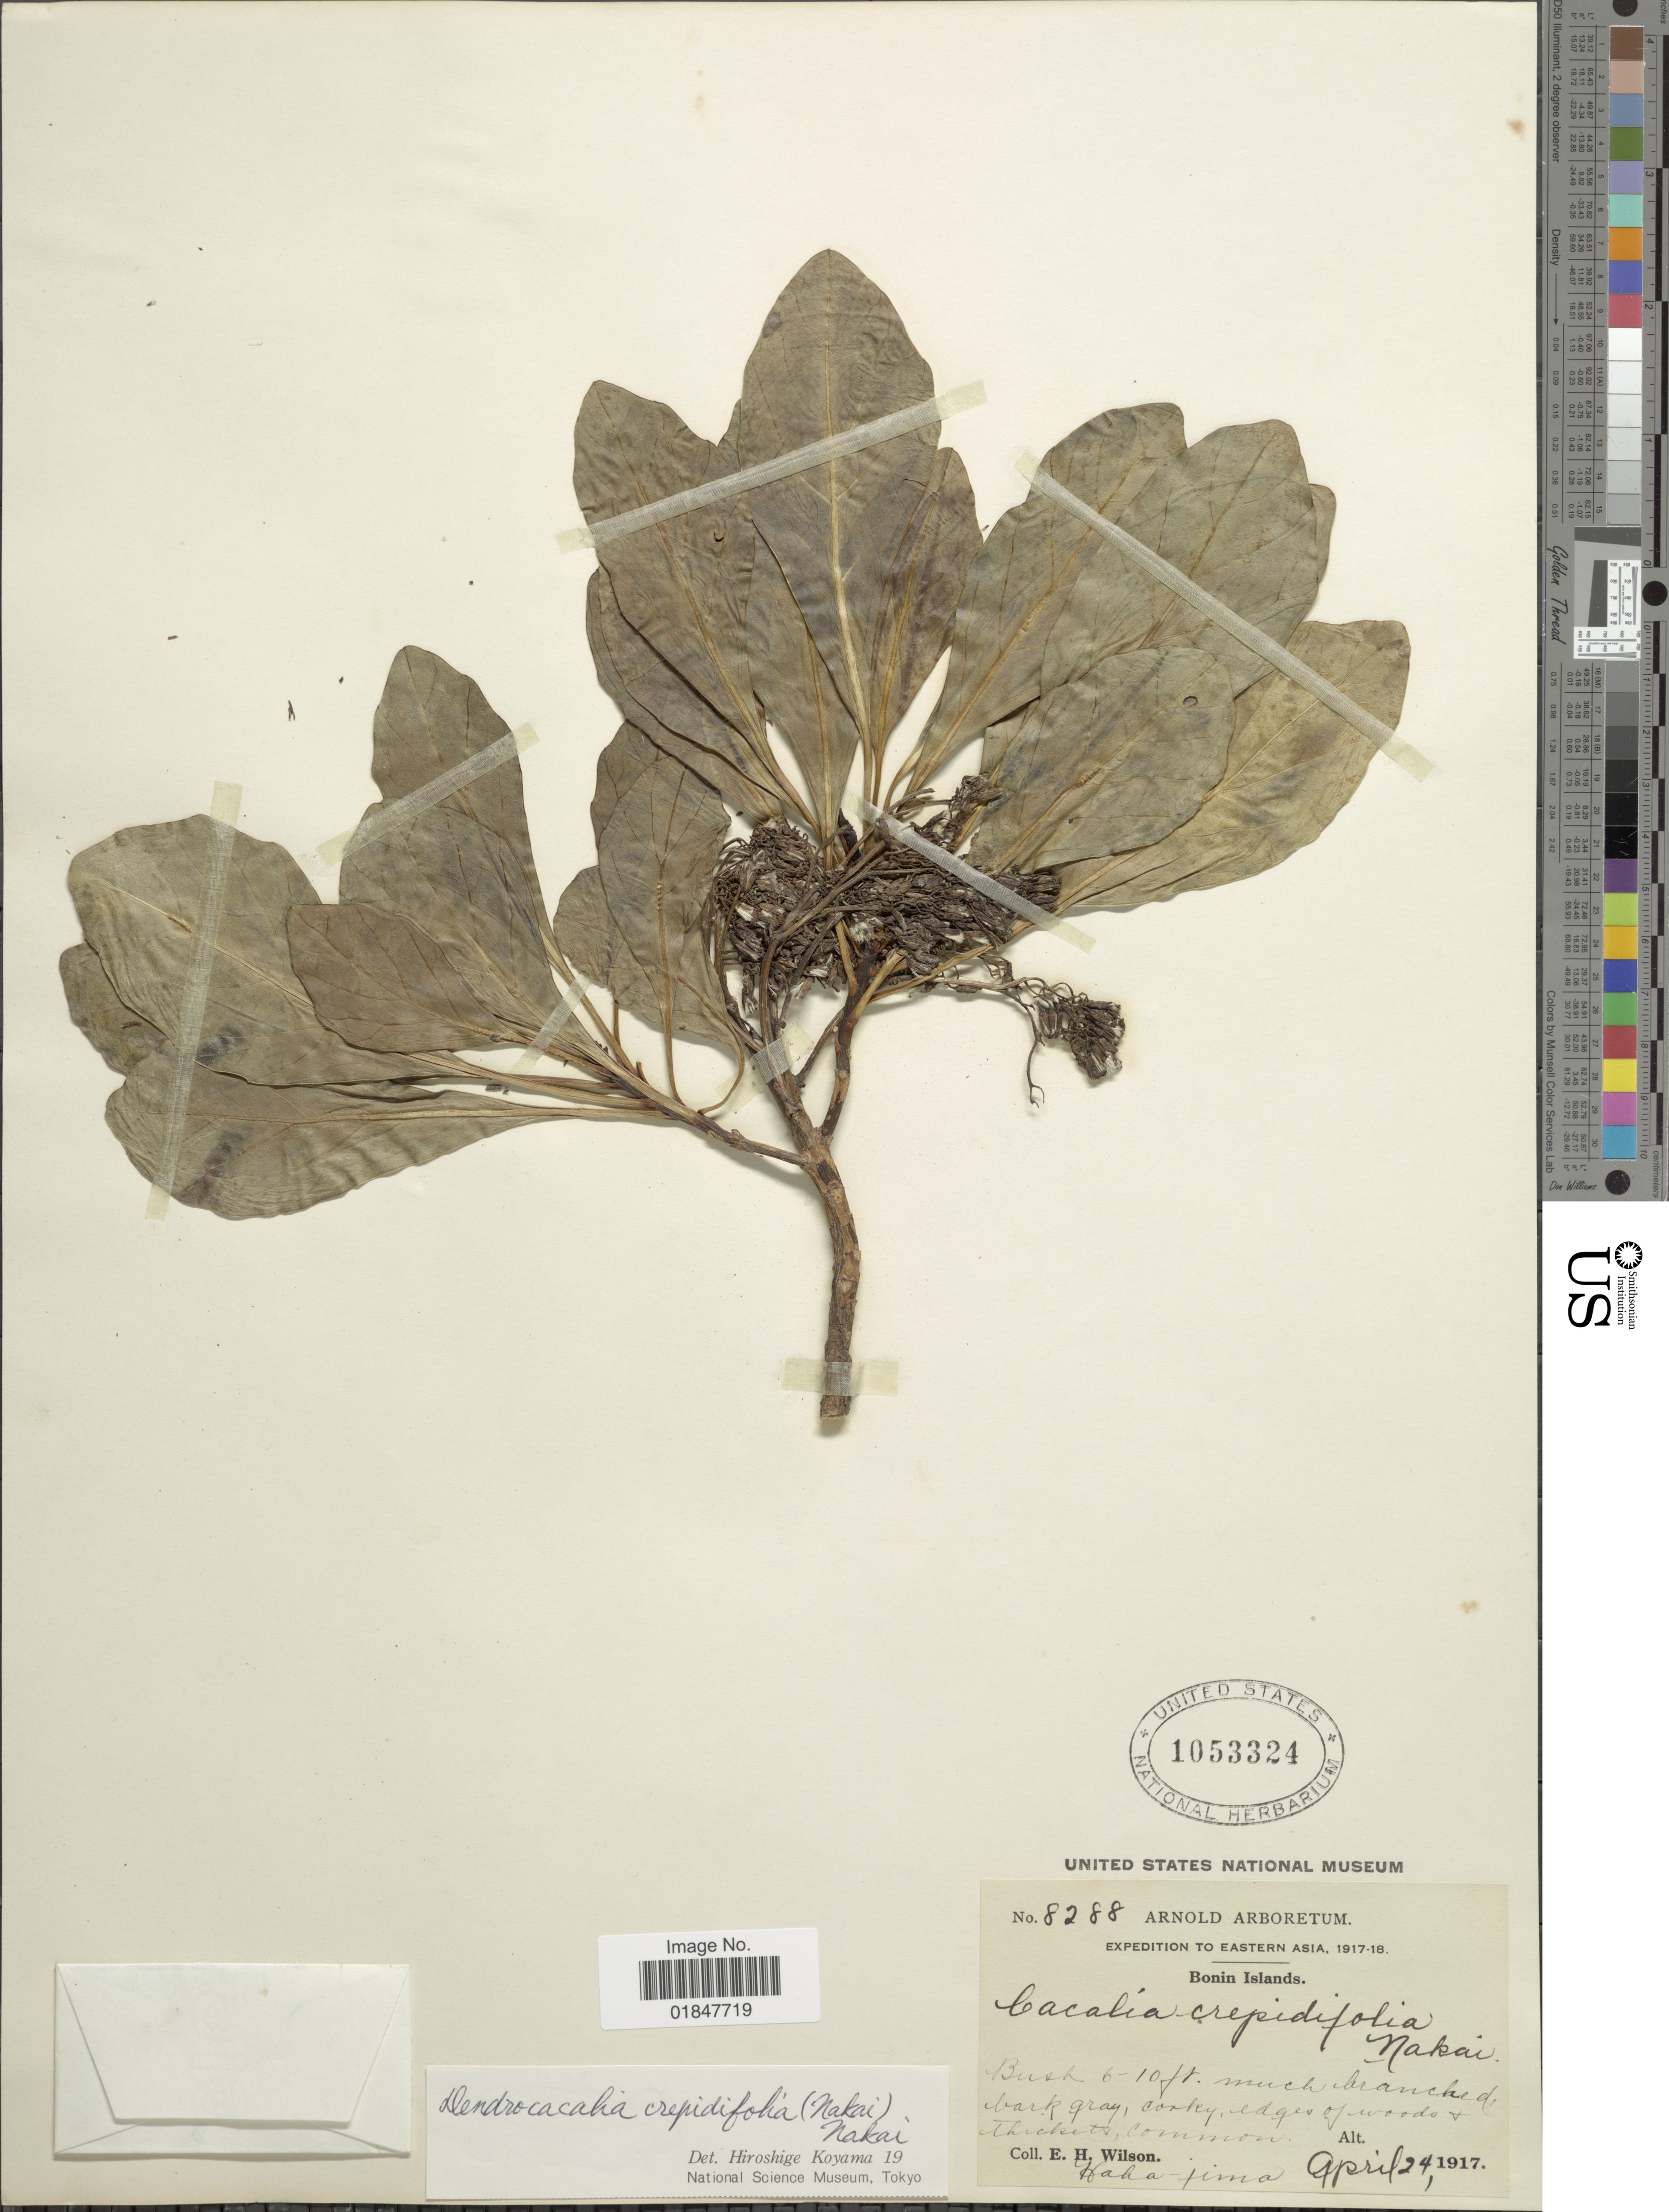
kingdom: Plantae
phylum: Tracheophyta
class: Magnoliopsida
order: Asterales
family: Asteraceae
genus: Dendrocacalia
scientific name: Dendrocacalia crepidifolia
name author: (Nakai) Nakai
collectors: E. Wilson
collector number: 8288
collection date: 1917-04-24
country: Japan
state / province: Tokyo, Federal City of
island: Bonin Islands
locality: Bonin Islands, Haha-jima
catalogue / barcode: US 1053324